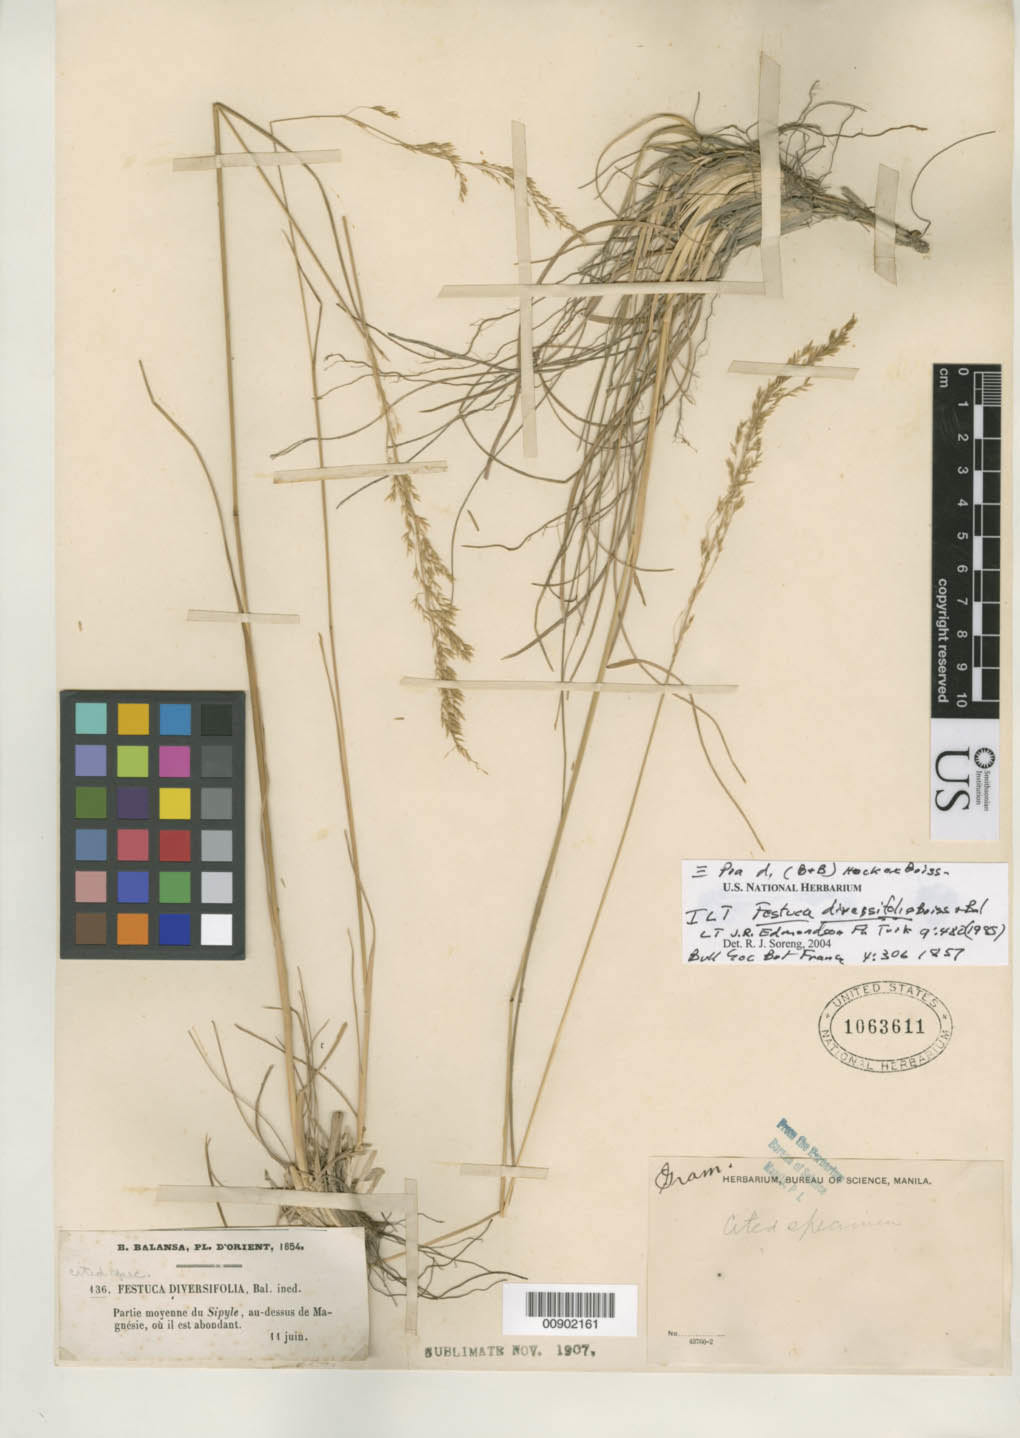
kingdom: Plantae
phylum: Tracheophyta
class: Liliopsida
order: Poales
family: Poaceae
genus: Festuca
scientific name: Festuca diversifolia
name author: Boiss. & Balansa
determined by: Soreng, Robert J., Research Associate (BOT), Smithsonian Institution - National Museum of Natural History (UNITED STATES)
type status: Isolectotype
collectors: B. Balansa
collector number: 136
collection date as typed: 11 Jun 1854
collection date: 1854-06-11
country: Turkey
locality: Partie moyenne du Sipyle, au-dessus de Magnésie, ou il est abondant.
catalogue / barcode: US 1063611